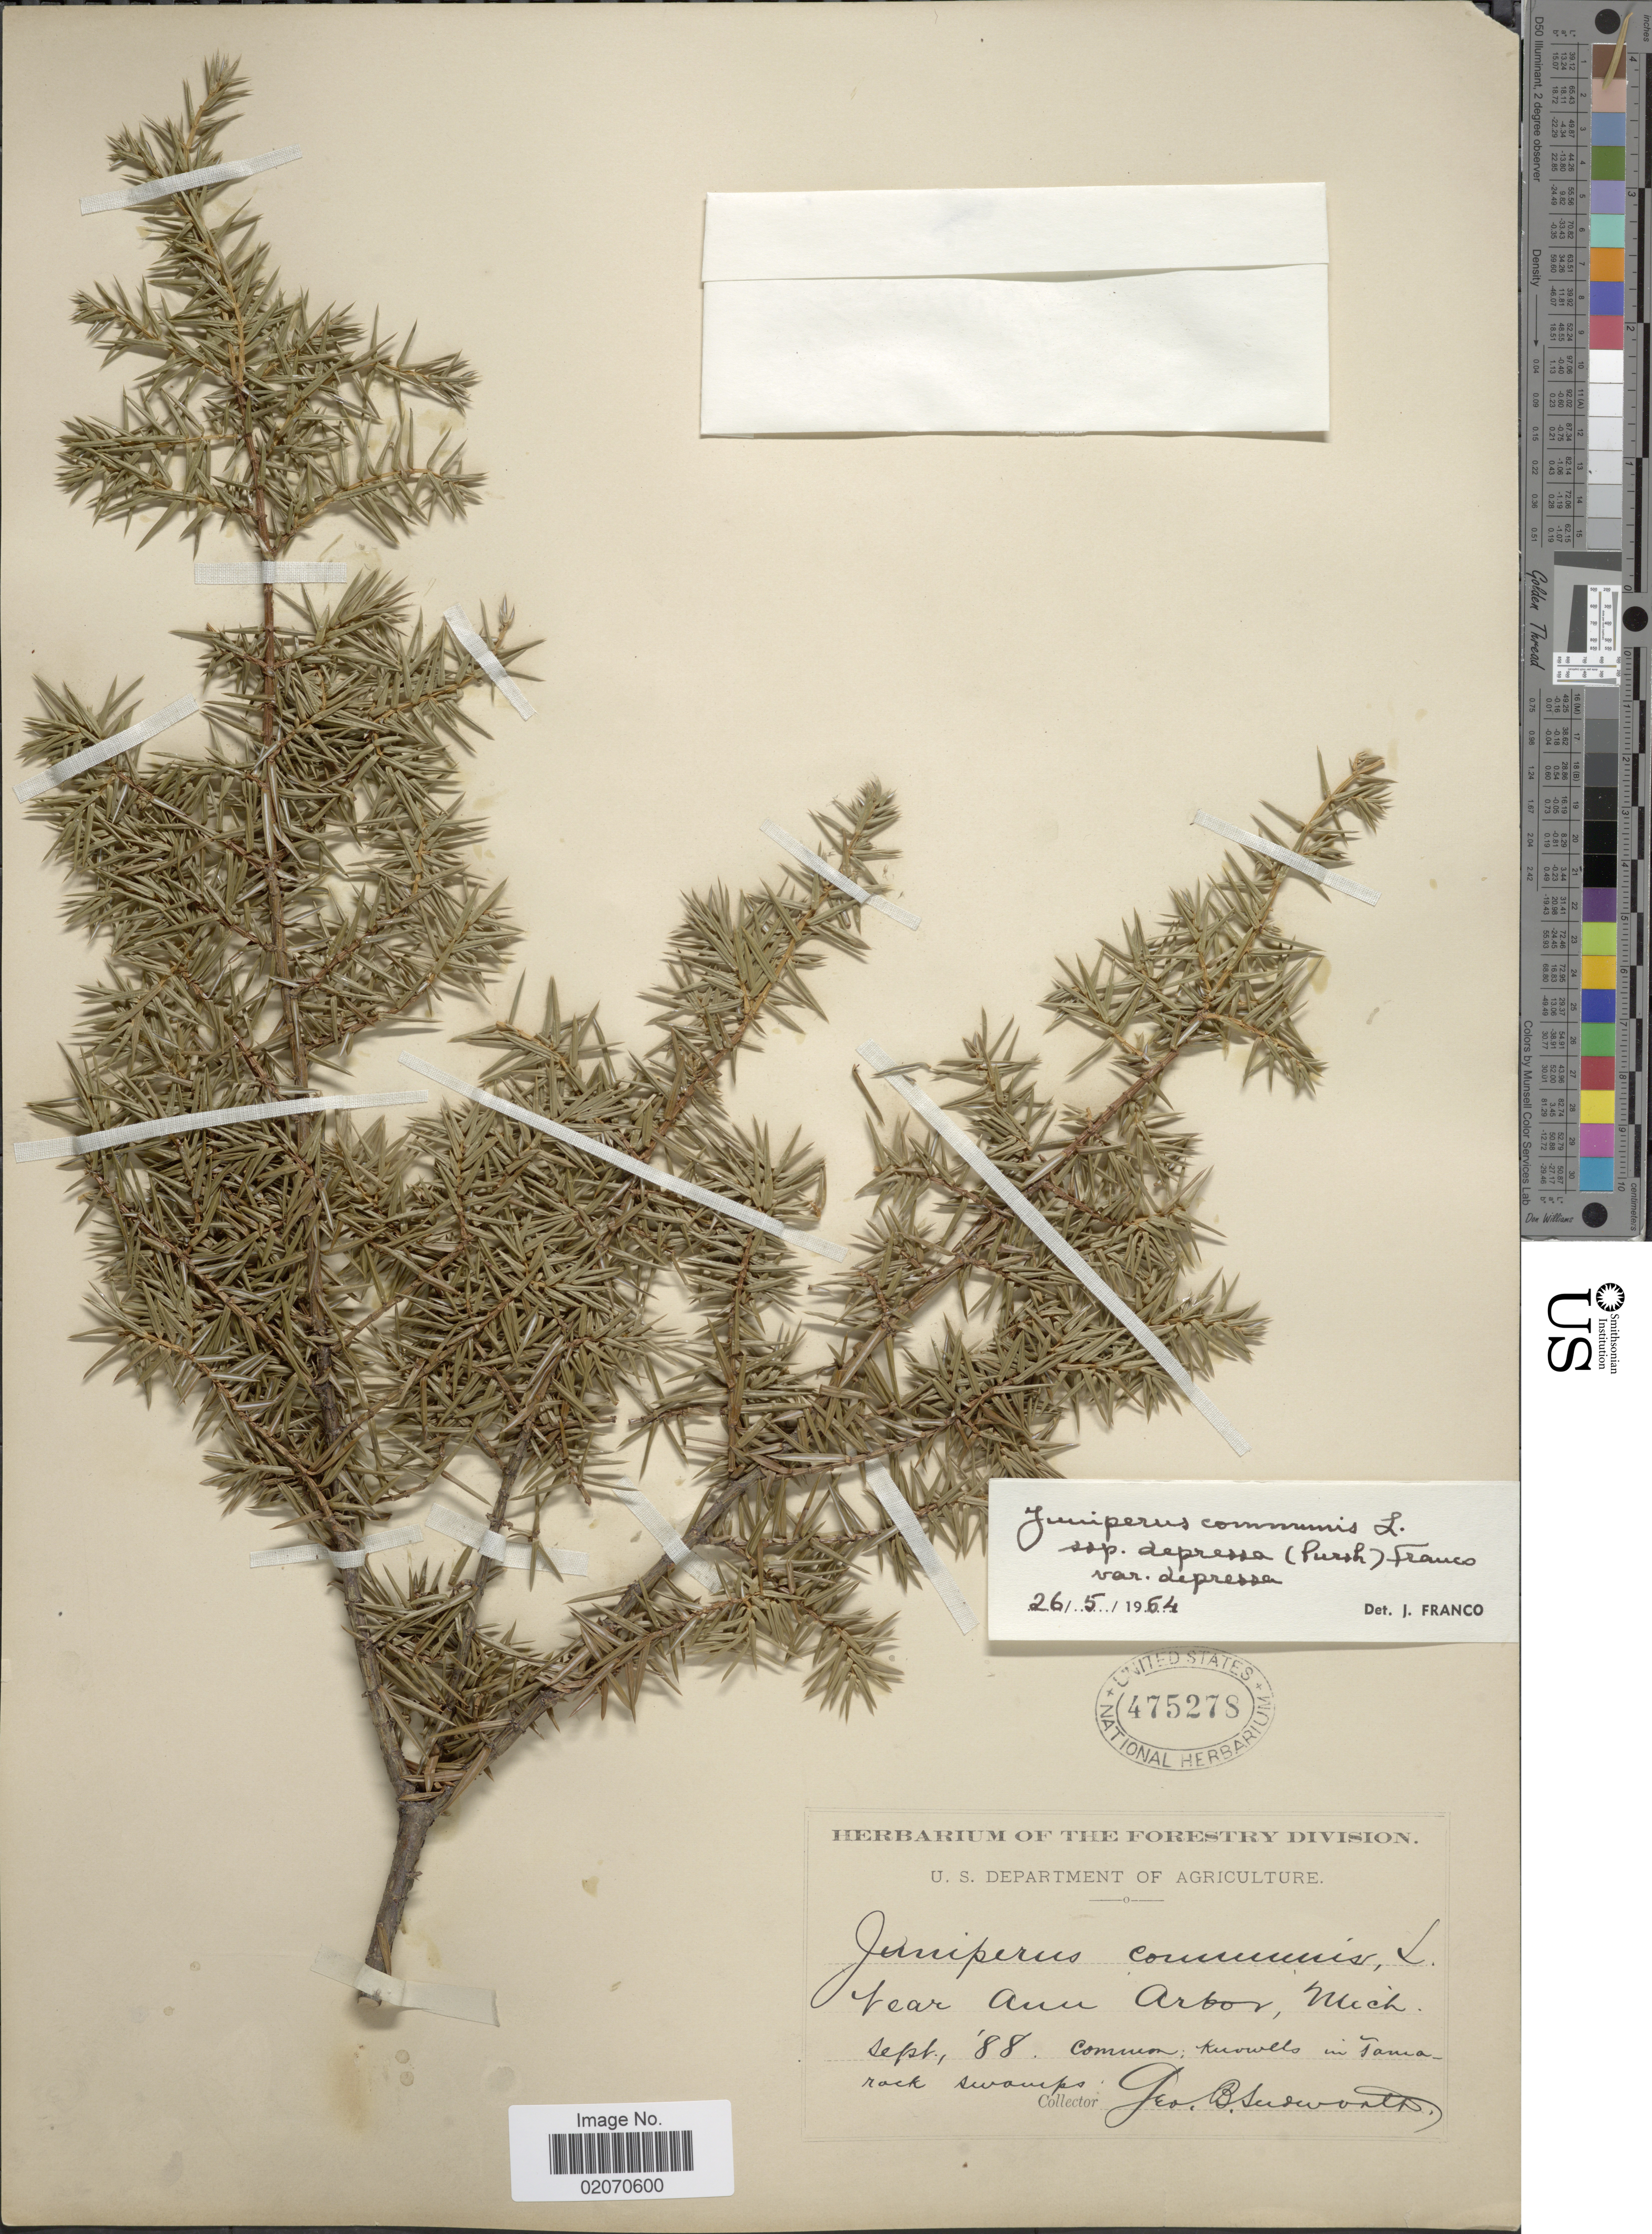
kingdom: Plantae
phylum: Tracheophyta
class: Pinopsida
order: Pinales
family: Cupressaceae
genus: Juniperus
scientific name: Juniperus communis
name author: L.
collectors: G. B. Sudworth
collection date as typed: Transcribed d/m/y: /9/88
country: United States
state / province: Michigan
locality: Near Ann Arbor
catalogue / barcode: US 475278